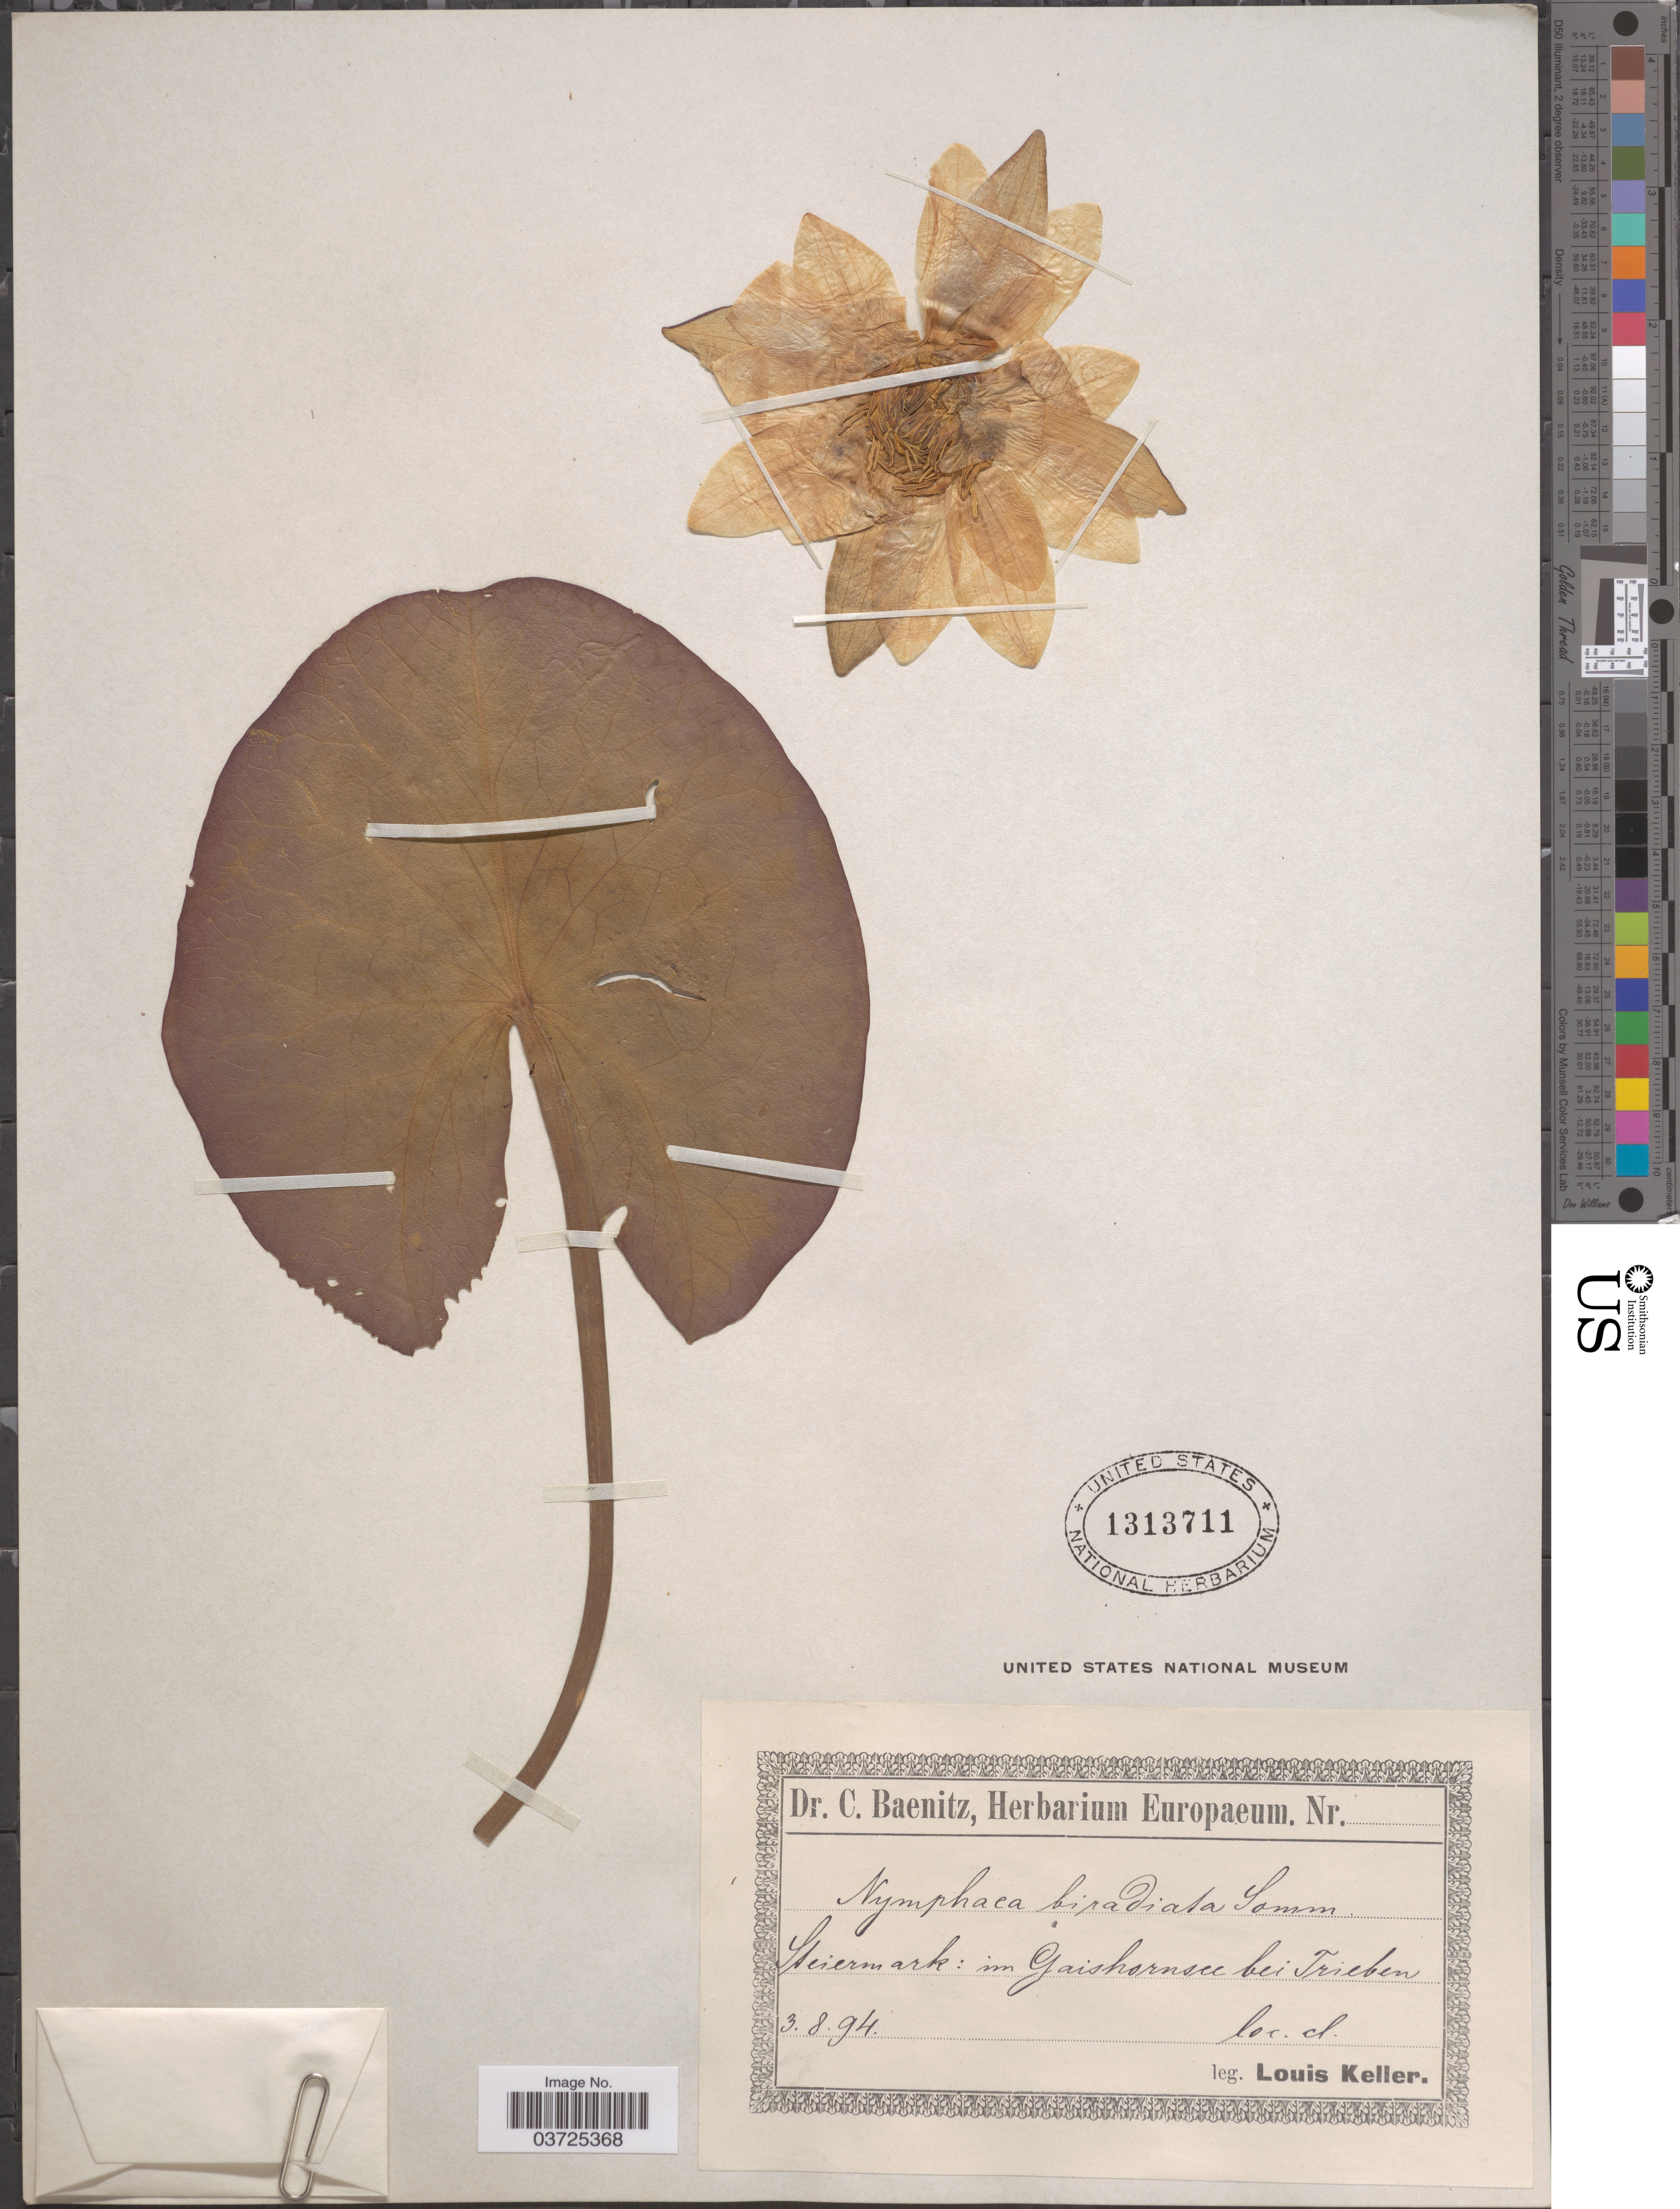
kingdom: Plantae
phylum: Tracheophyta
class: Magnoliopsida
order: Nymphaeales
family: Nymphaeaceae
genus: Nymphaea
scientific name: Nymphaea biradiata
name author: Sommerauer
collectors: L. Keller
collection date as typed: Transcribed d/m/y: 3/8/94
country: Austria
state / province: Steiermark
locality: Im Gaishornsee bei Trieben.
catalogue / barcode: US 1313711